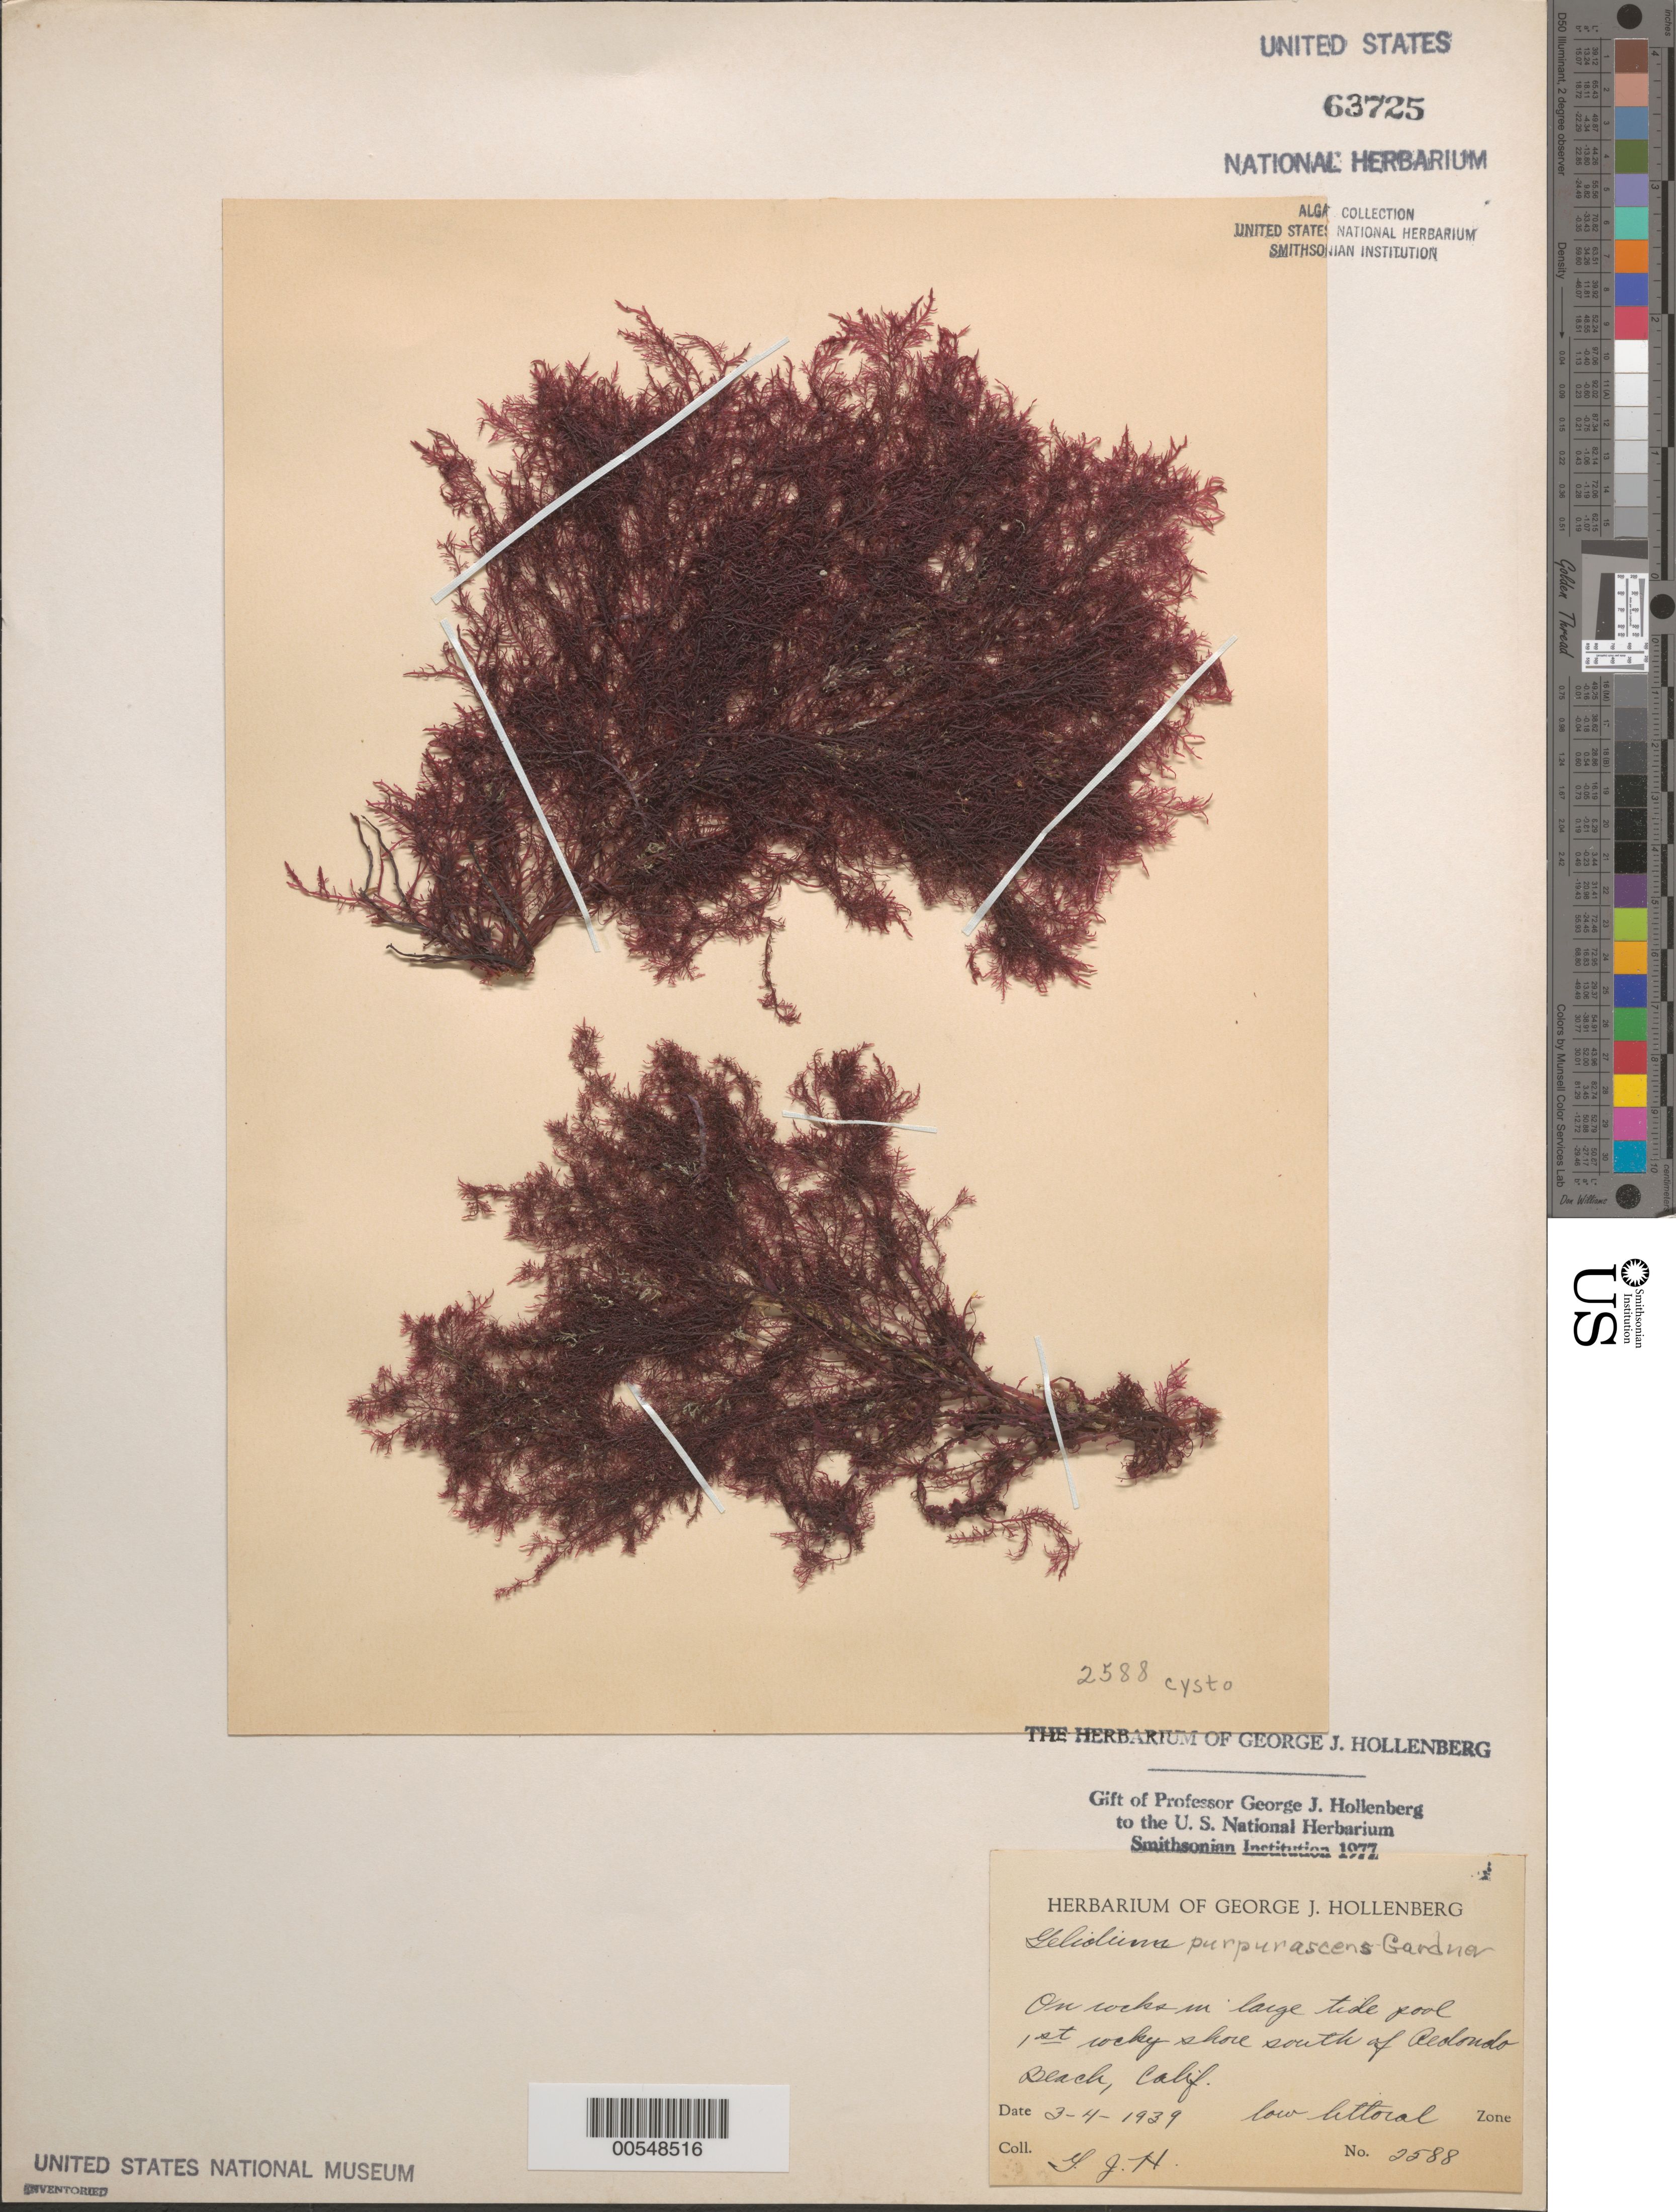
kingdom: Plantae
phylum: Rhodophyta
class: Florideophyceae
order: Gelidiales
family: Gelidiaceae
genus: Gelidium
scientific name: Gelidium purpurascens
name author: N.L. Gardner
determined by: Hollenberg, George J.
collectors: G. Hollenberg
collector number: GJH 2588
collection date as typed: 04 Mar 1939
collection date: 1939-03-04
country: United States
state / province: California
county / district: Los Angeles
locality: First rocky shore south of Redondo Beach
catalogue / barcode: US 63725